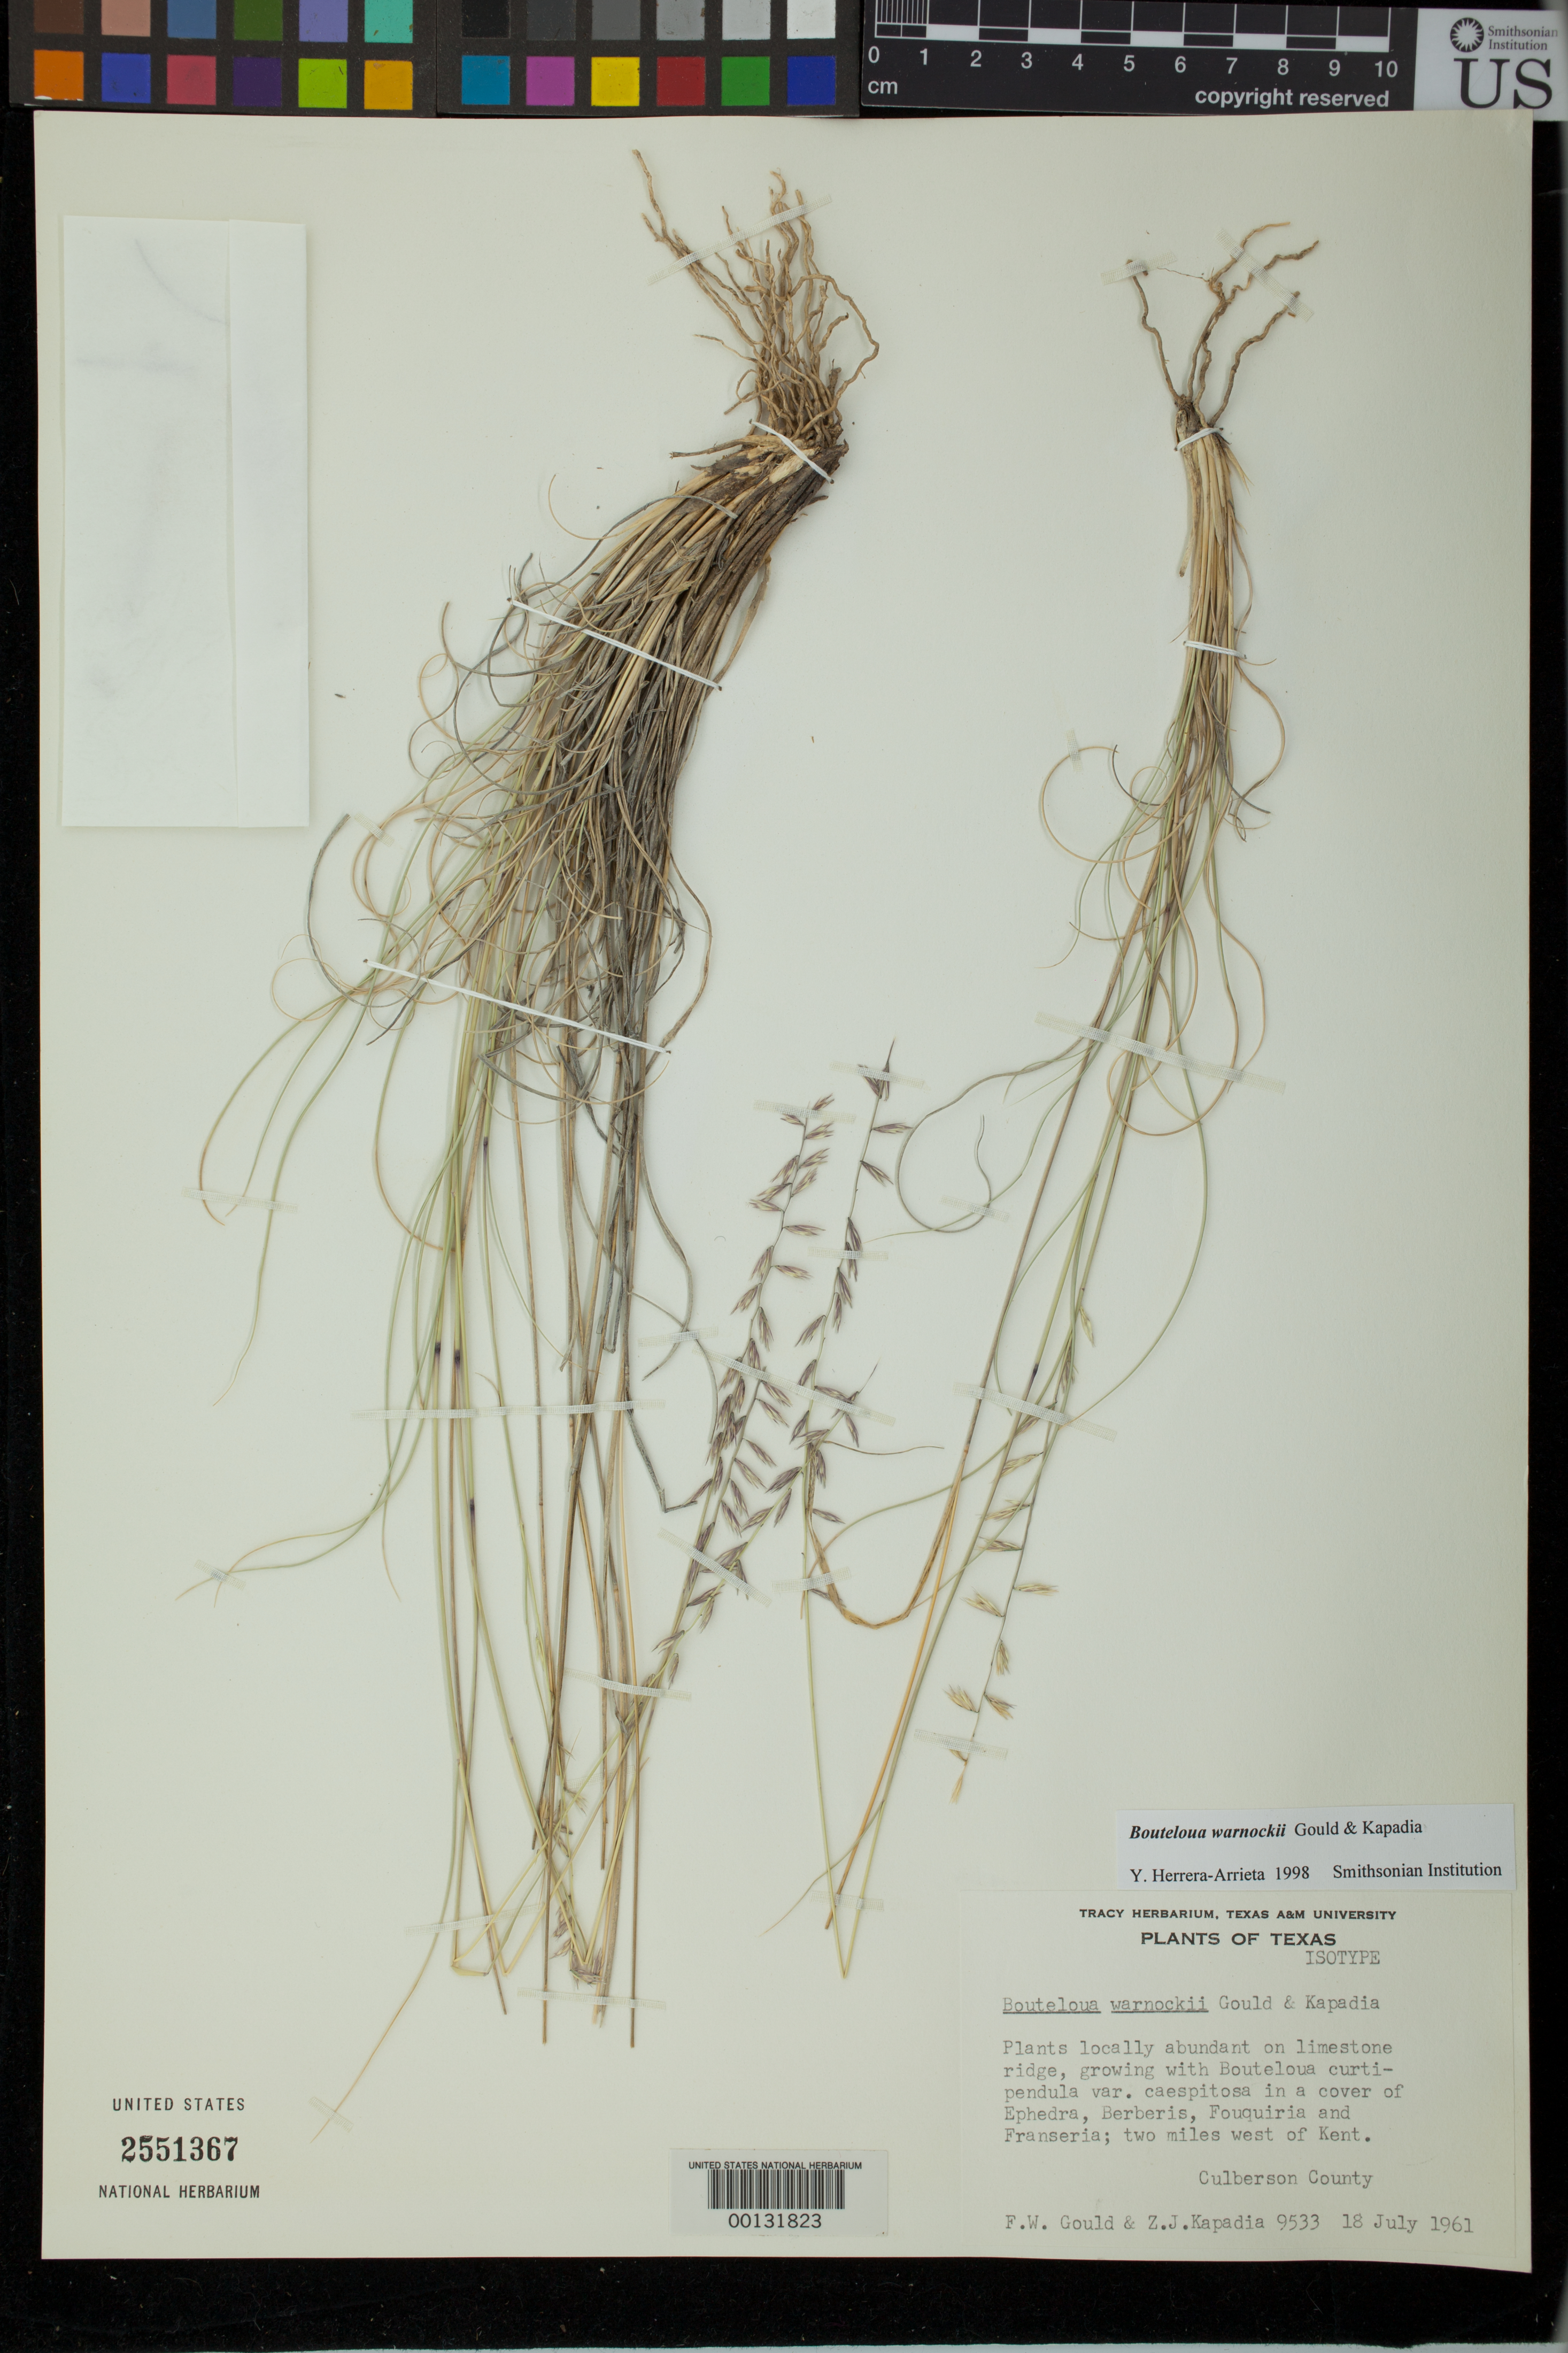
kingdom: Plantae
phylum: Tracheophyta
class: Liliopsida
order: Poales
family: Poaceae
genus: Bouteloua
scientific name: Bouteloua warnockii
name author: Gould & Kapadia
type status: Isotype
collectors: F. W. Gould & Z. Kapadia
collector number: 9533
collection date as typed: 18 Jul 1961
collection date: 1961-07-18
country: United States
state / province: Texas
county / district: Culberson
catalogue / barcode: US 2551367